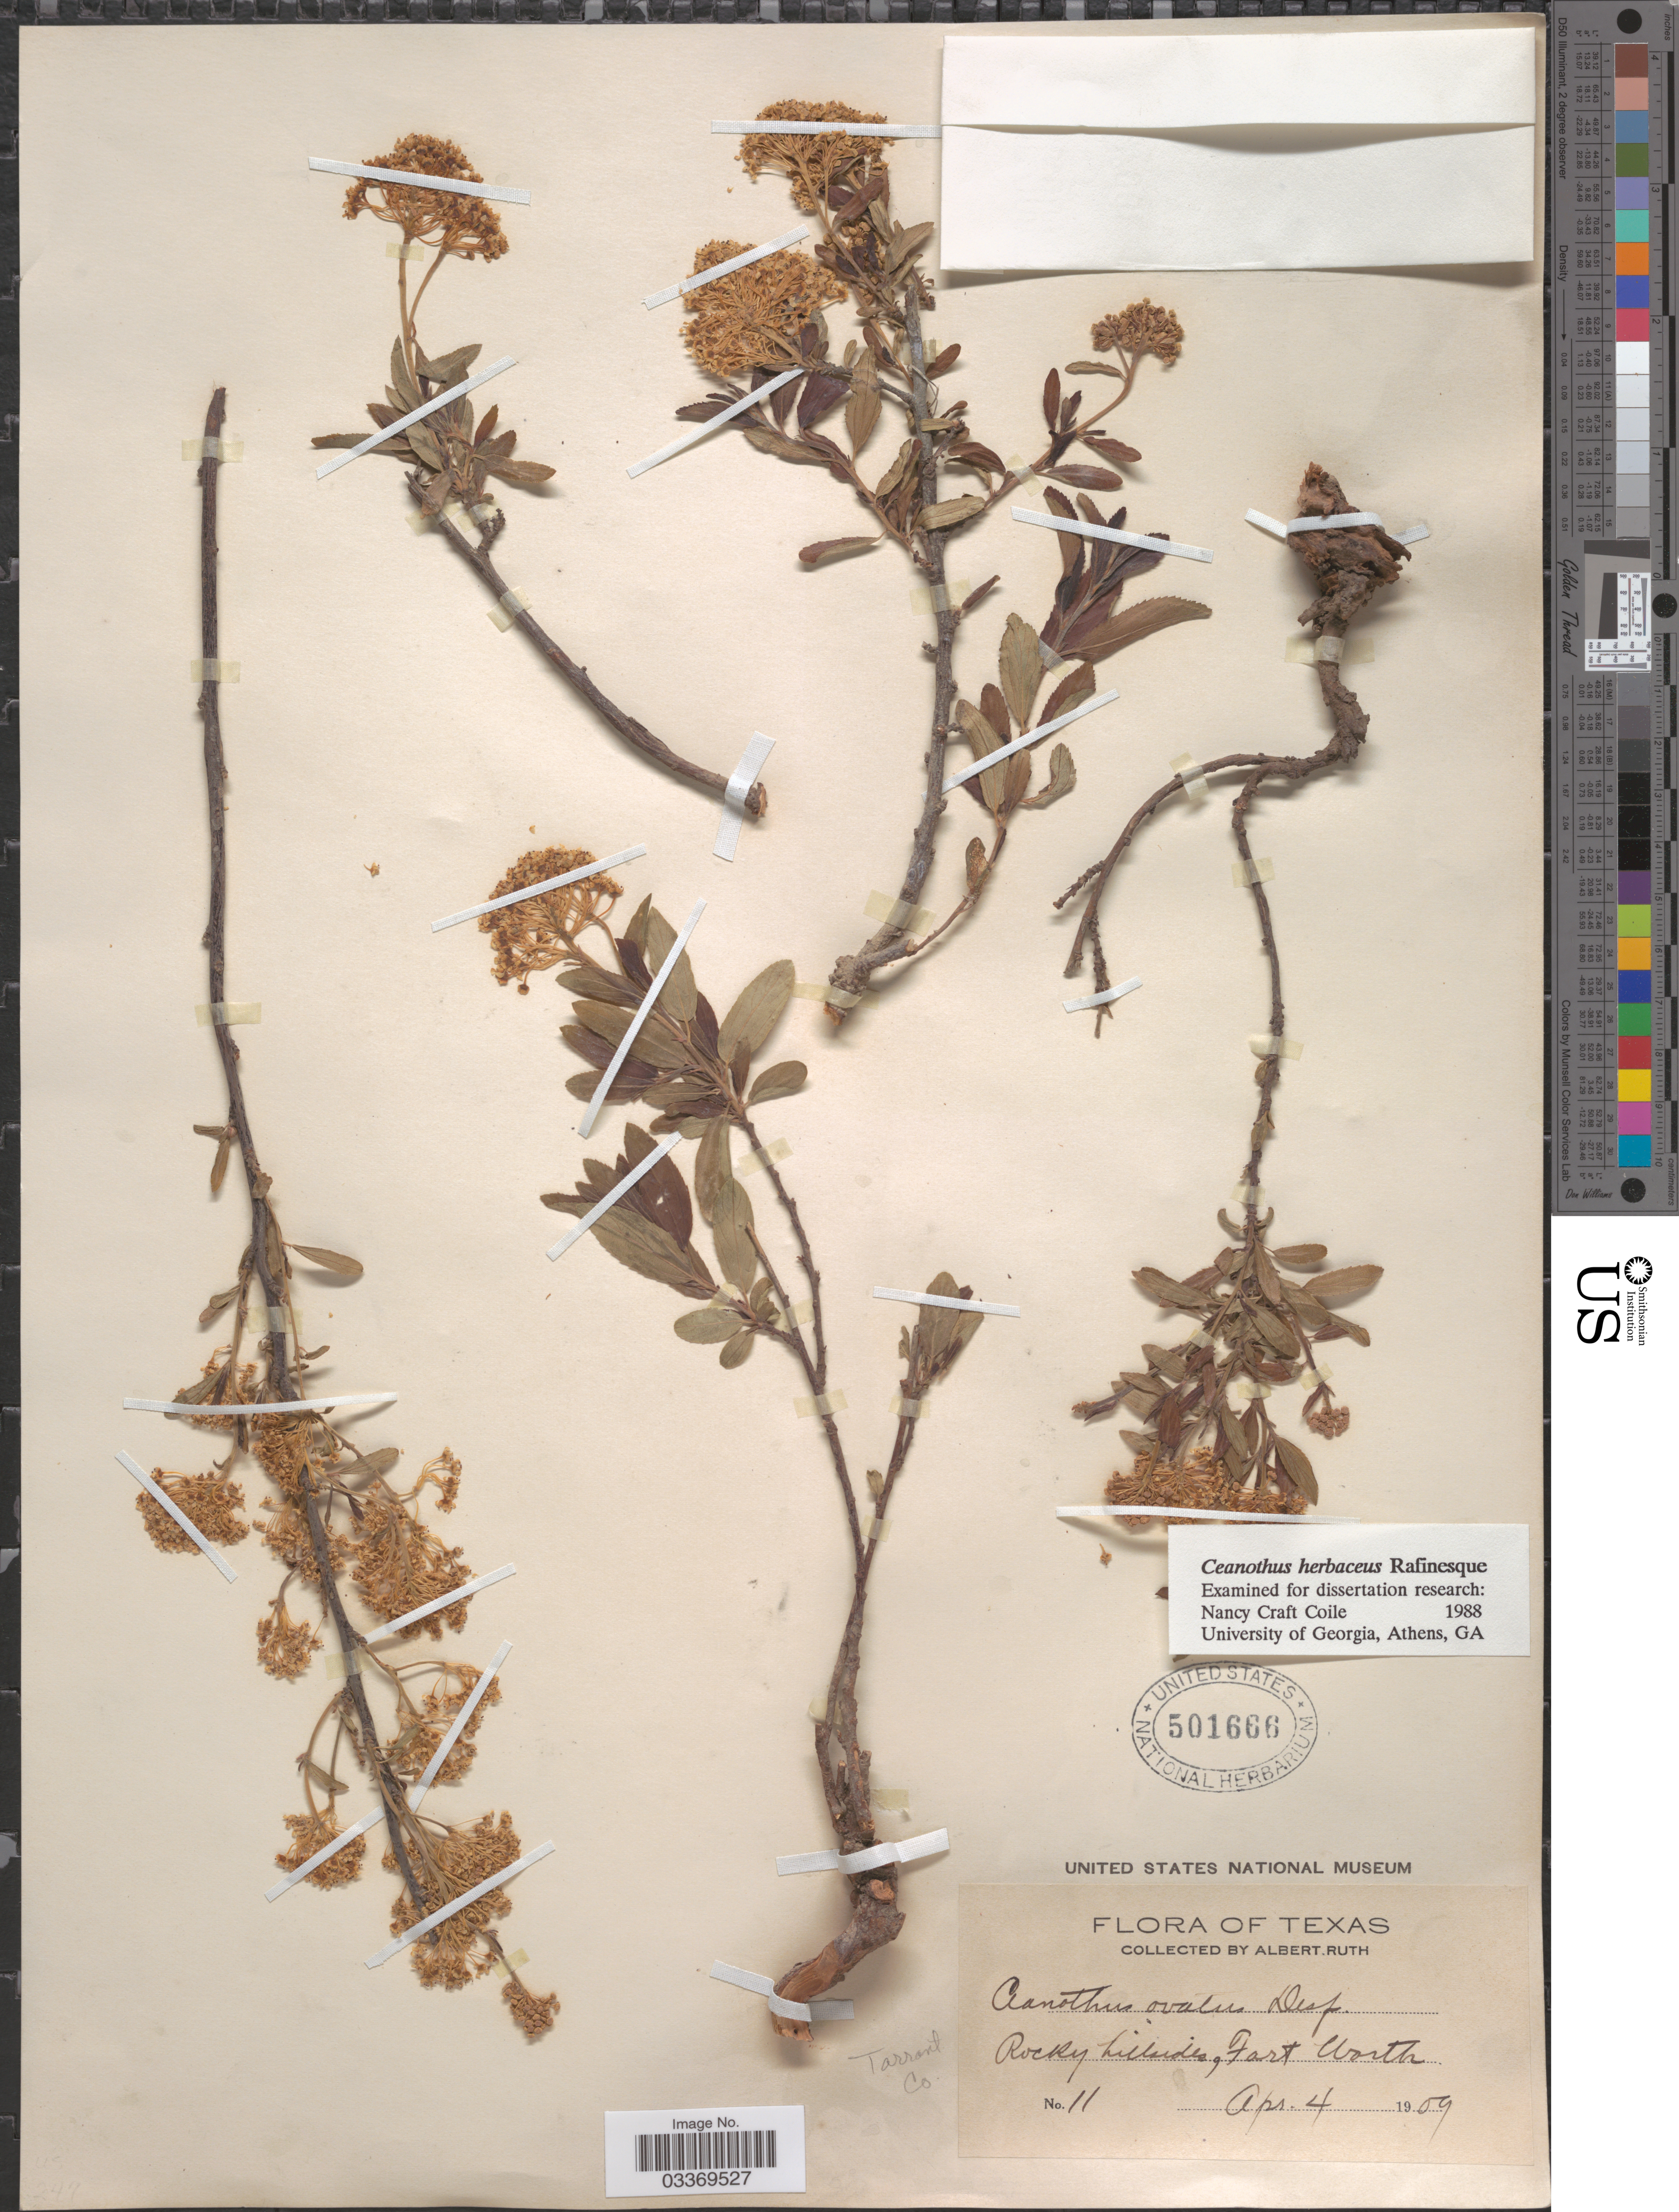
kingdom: Plantae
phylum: Tracheophyta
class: Magnoliopsida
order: Rosales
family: Rhamnaceae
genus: Ceanothus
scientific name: Ceanothus ovatus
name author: Desf.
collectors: A. Ruth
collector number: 11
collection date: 1909-04-04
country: United States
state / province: Texas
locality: Fort Worth, Tarrant Co.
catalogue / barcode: US 501666